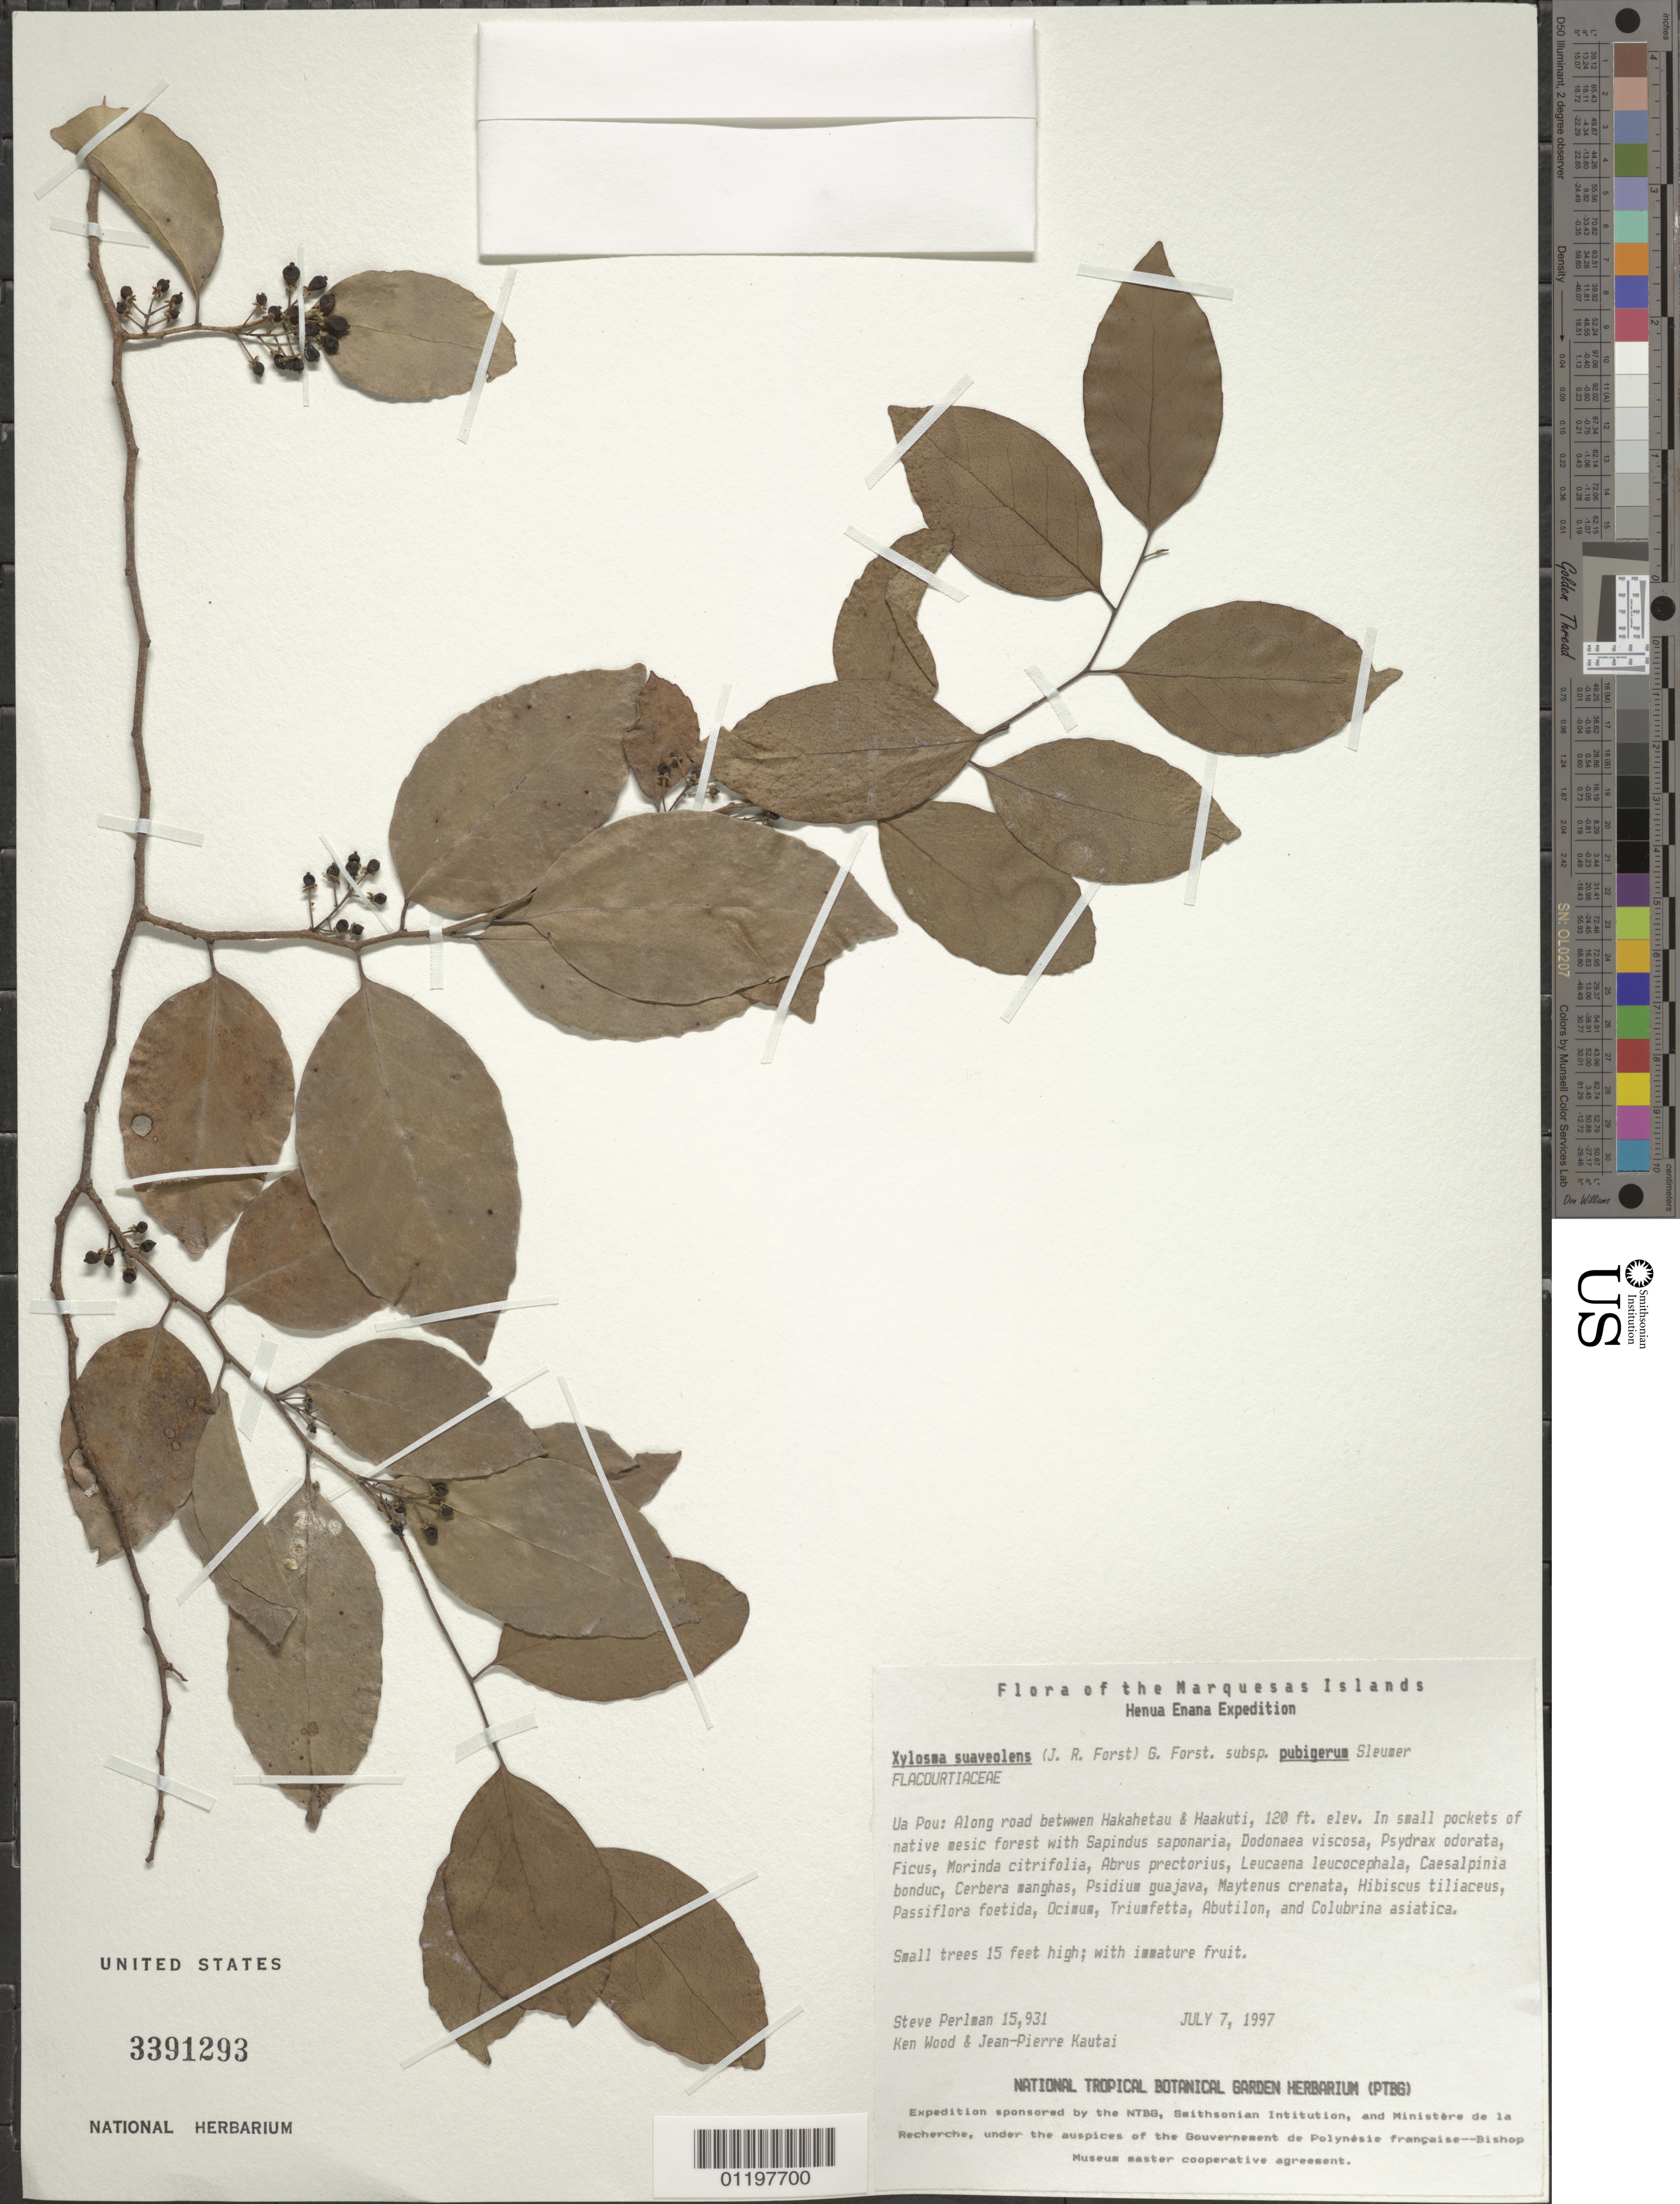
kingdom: Plantae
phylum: Tracheophyta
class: Magnoliopsida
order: Malpighiales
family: Salicaceae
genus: Xylosma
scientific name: Xylosma suaveolens subsp. pubigera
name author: Sleumer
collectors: S. P. Perlman, K. R. Wood & J. Kautai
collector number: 15931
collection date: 1997-07-07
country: French Polynesia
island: Ua Pou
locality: Between Hakahetau & Haakuti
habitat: Along road, in small pockets of native mesic forest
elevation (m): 37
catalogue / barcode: US 3391293